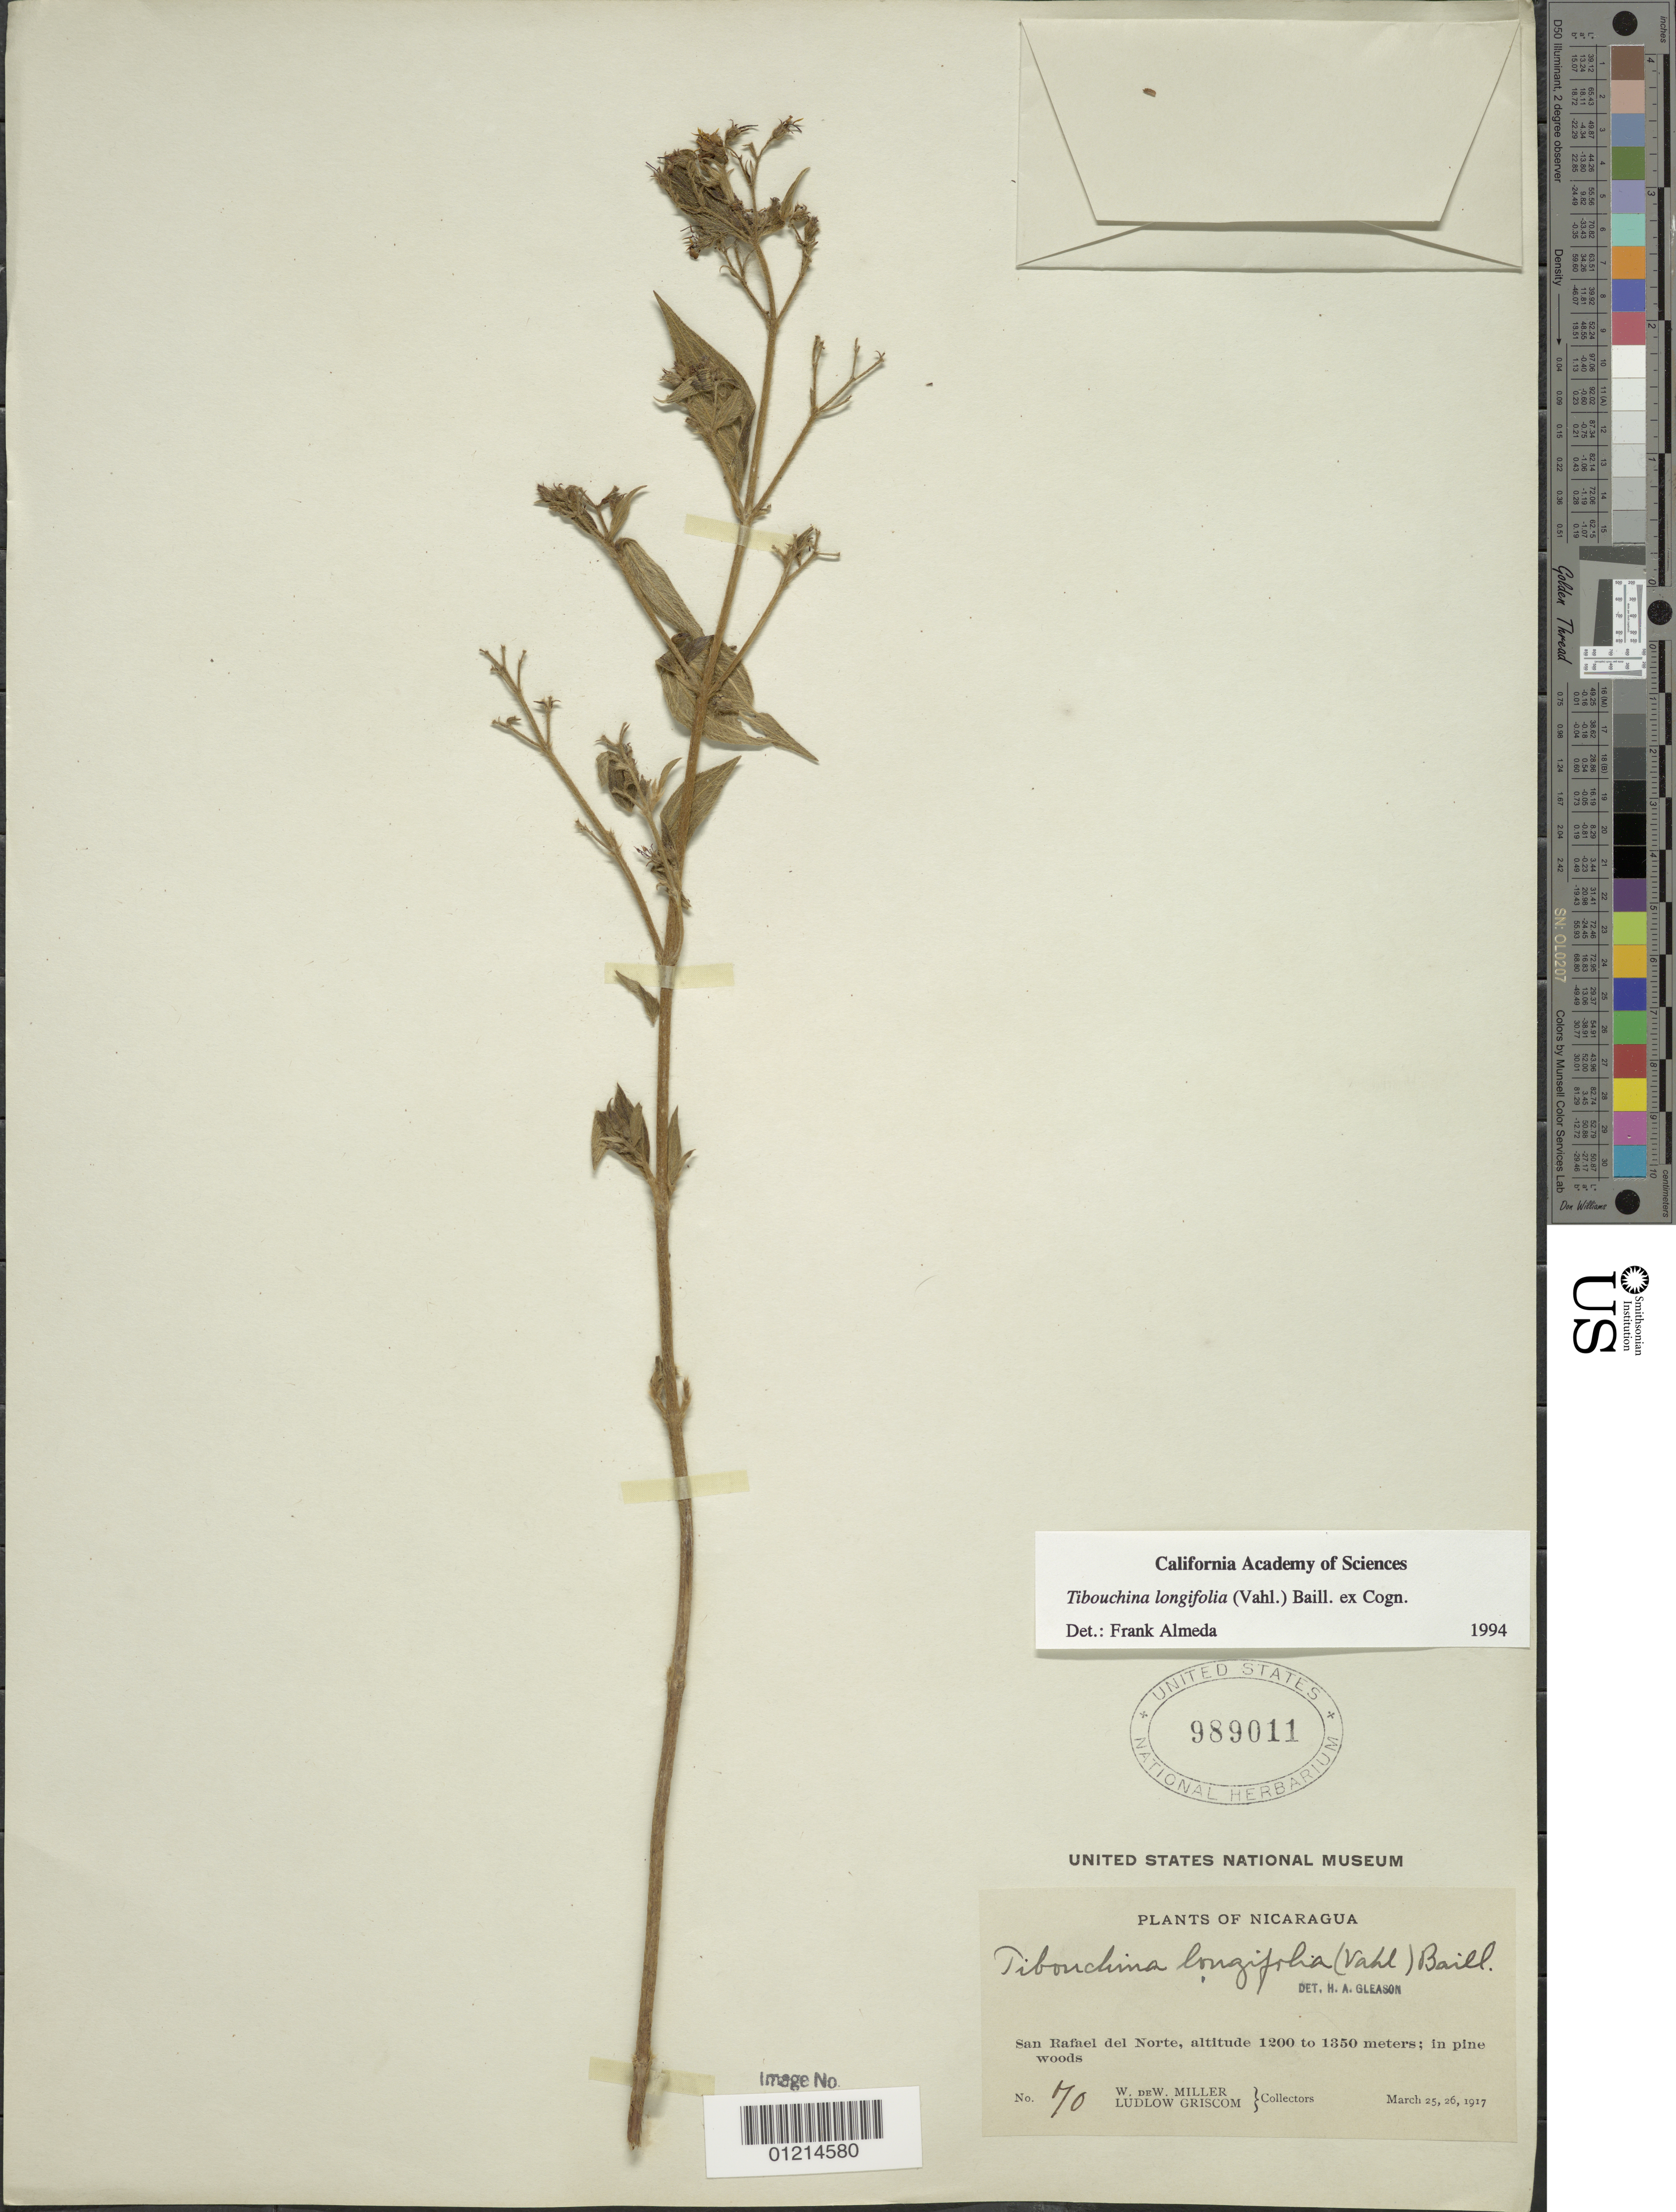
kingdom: Plantae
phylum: Tracheophyta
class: Magnoliopsida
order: Myrtales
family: Melastomataceae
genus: Chaetogastra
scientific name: Chaetogastra longifolia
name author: (Vahl) DC.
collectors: W. W. Miller & L. Griscom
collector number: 70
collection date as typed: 25 Mar 1917 or 26 Mar 1917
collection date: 1917-03-25 or 1917-03-26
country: Nicaragua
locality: San Rafael del Norte.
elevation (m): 1200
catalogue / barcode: US 989011